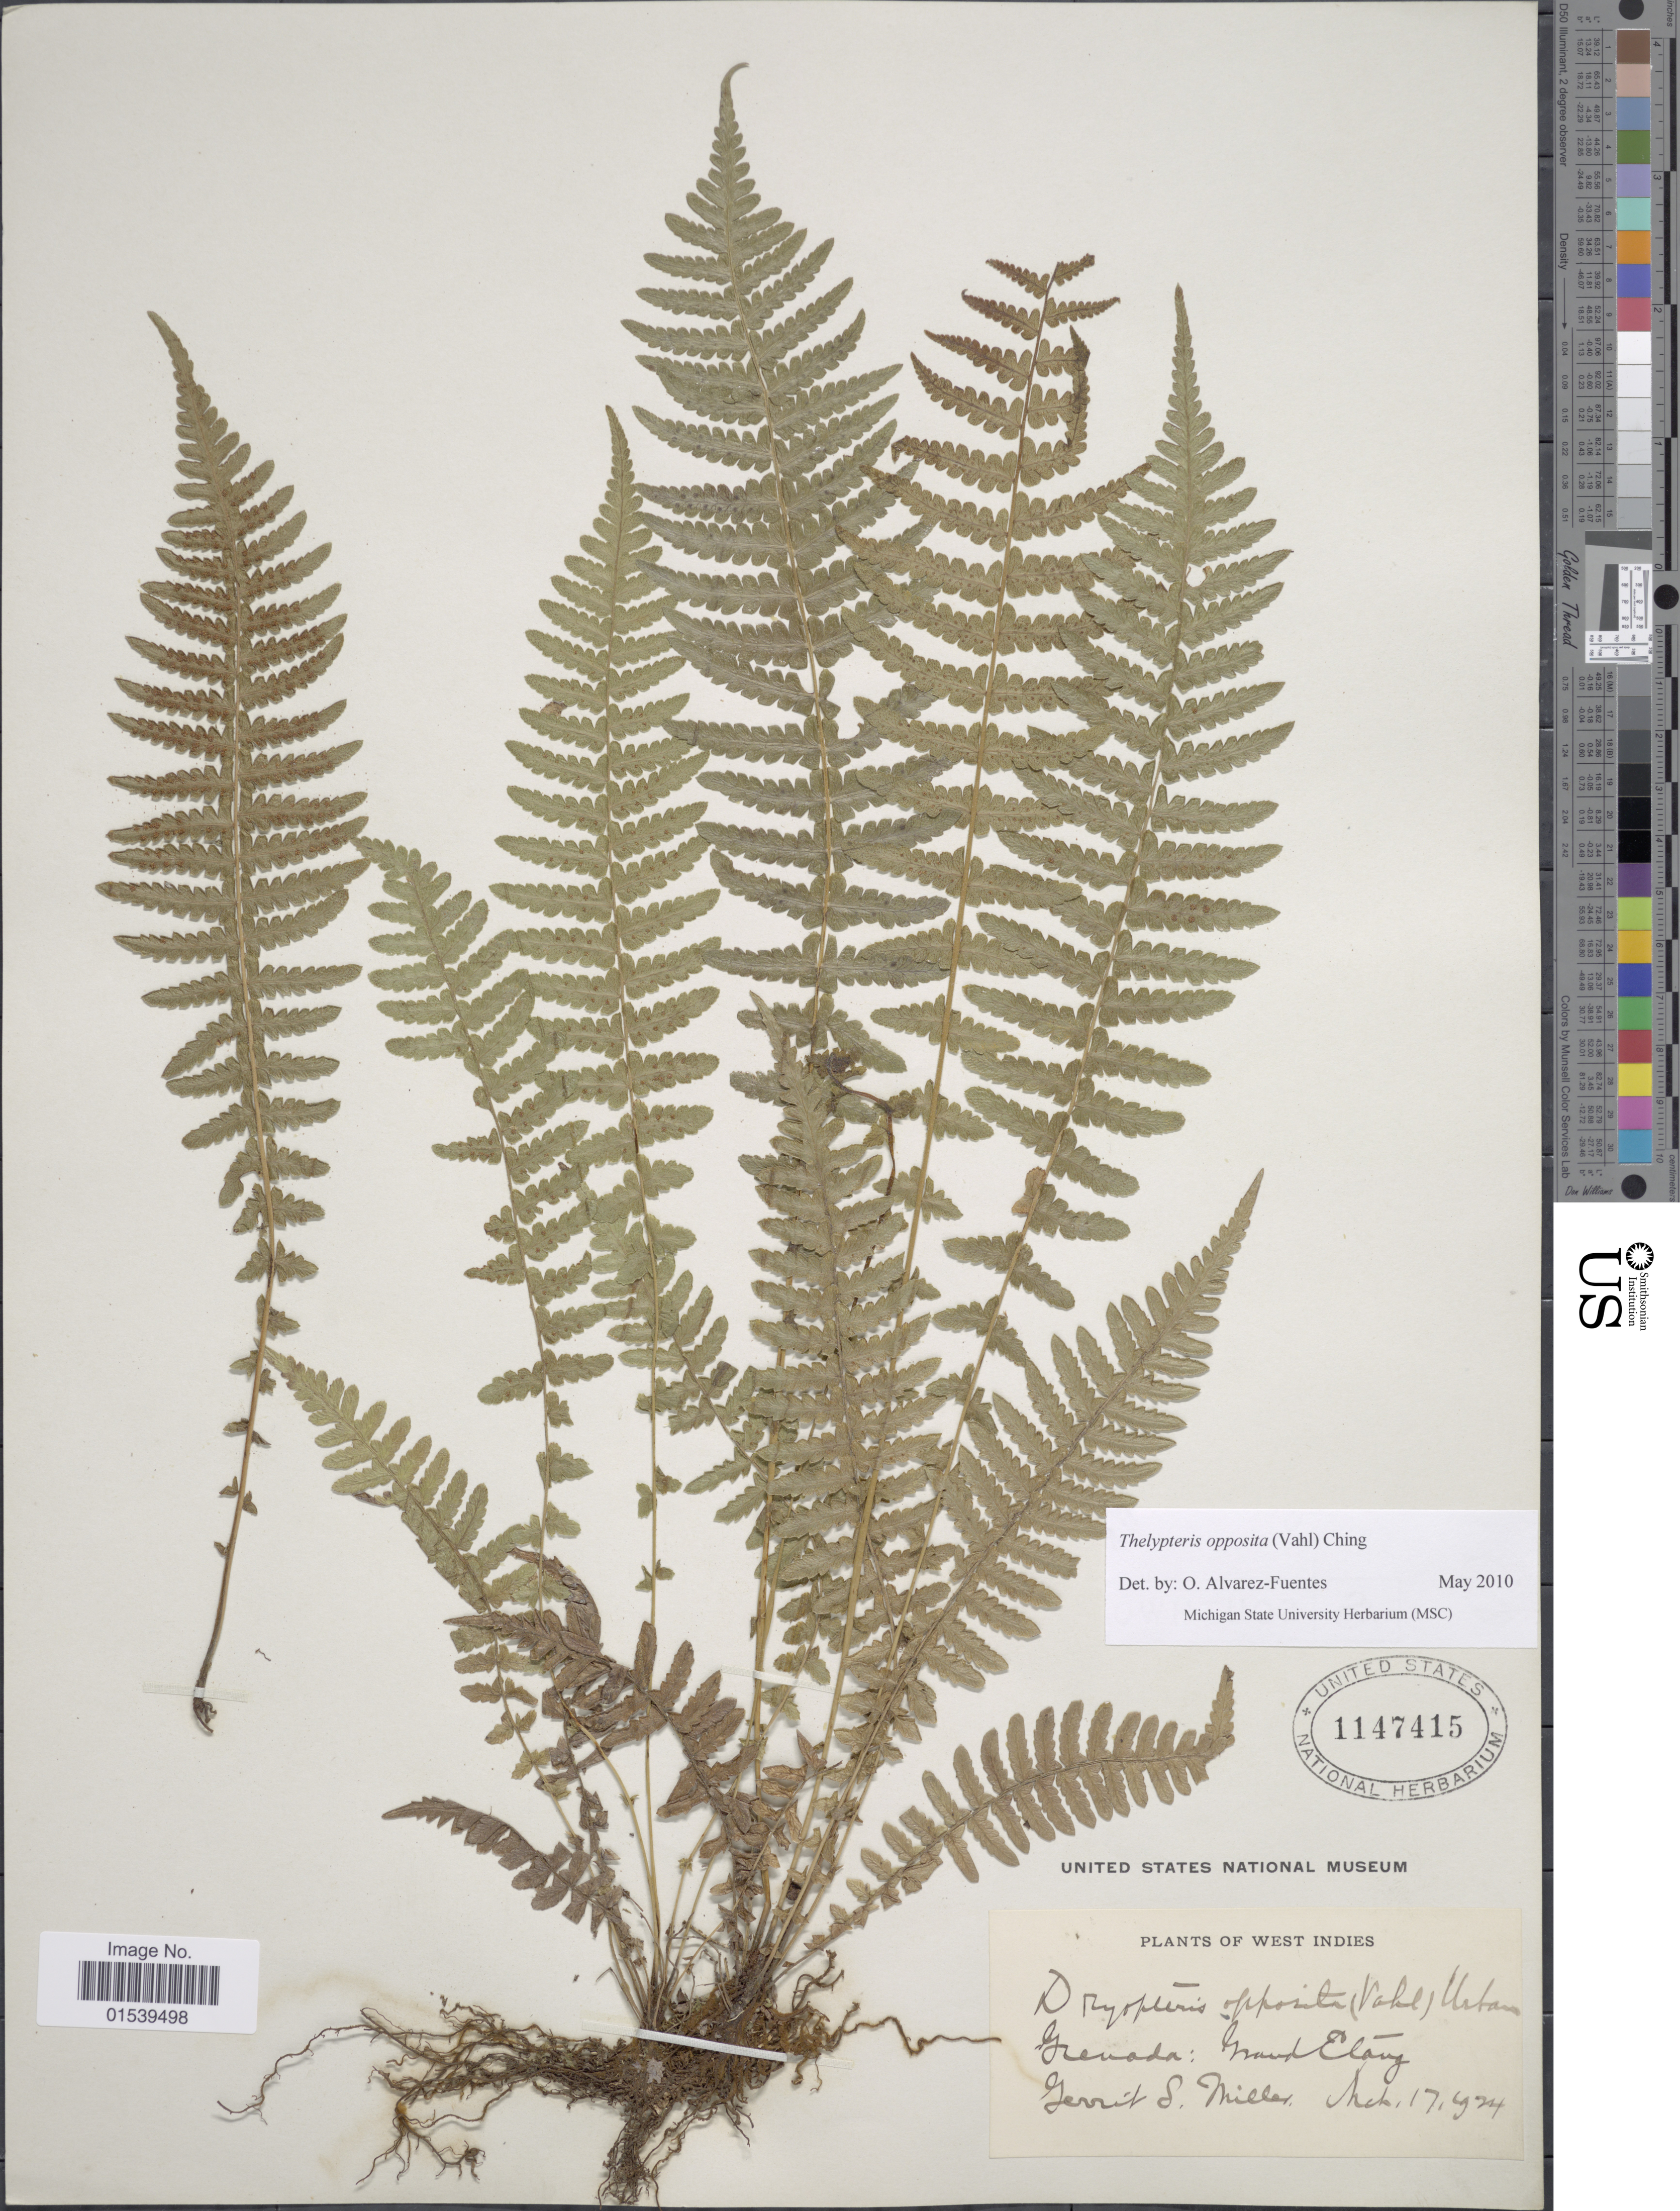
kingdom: Plantae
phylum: Tracheophyta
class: Polypodiopsida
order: Polypodiales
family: Thelypteridaceae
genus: Amauropelta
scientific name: Amauropelta opposita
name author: (Vahl) Pic. Serm.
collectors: G. S. Miller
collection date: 1924-03-17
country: Grenada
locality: West Indies, Grenada; Grand Etang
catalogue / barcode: US 1147415